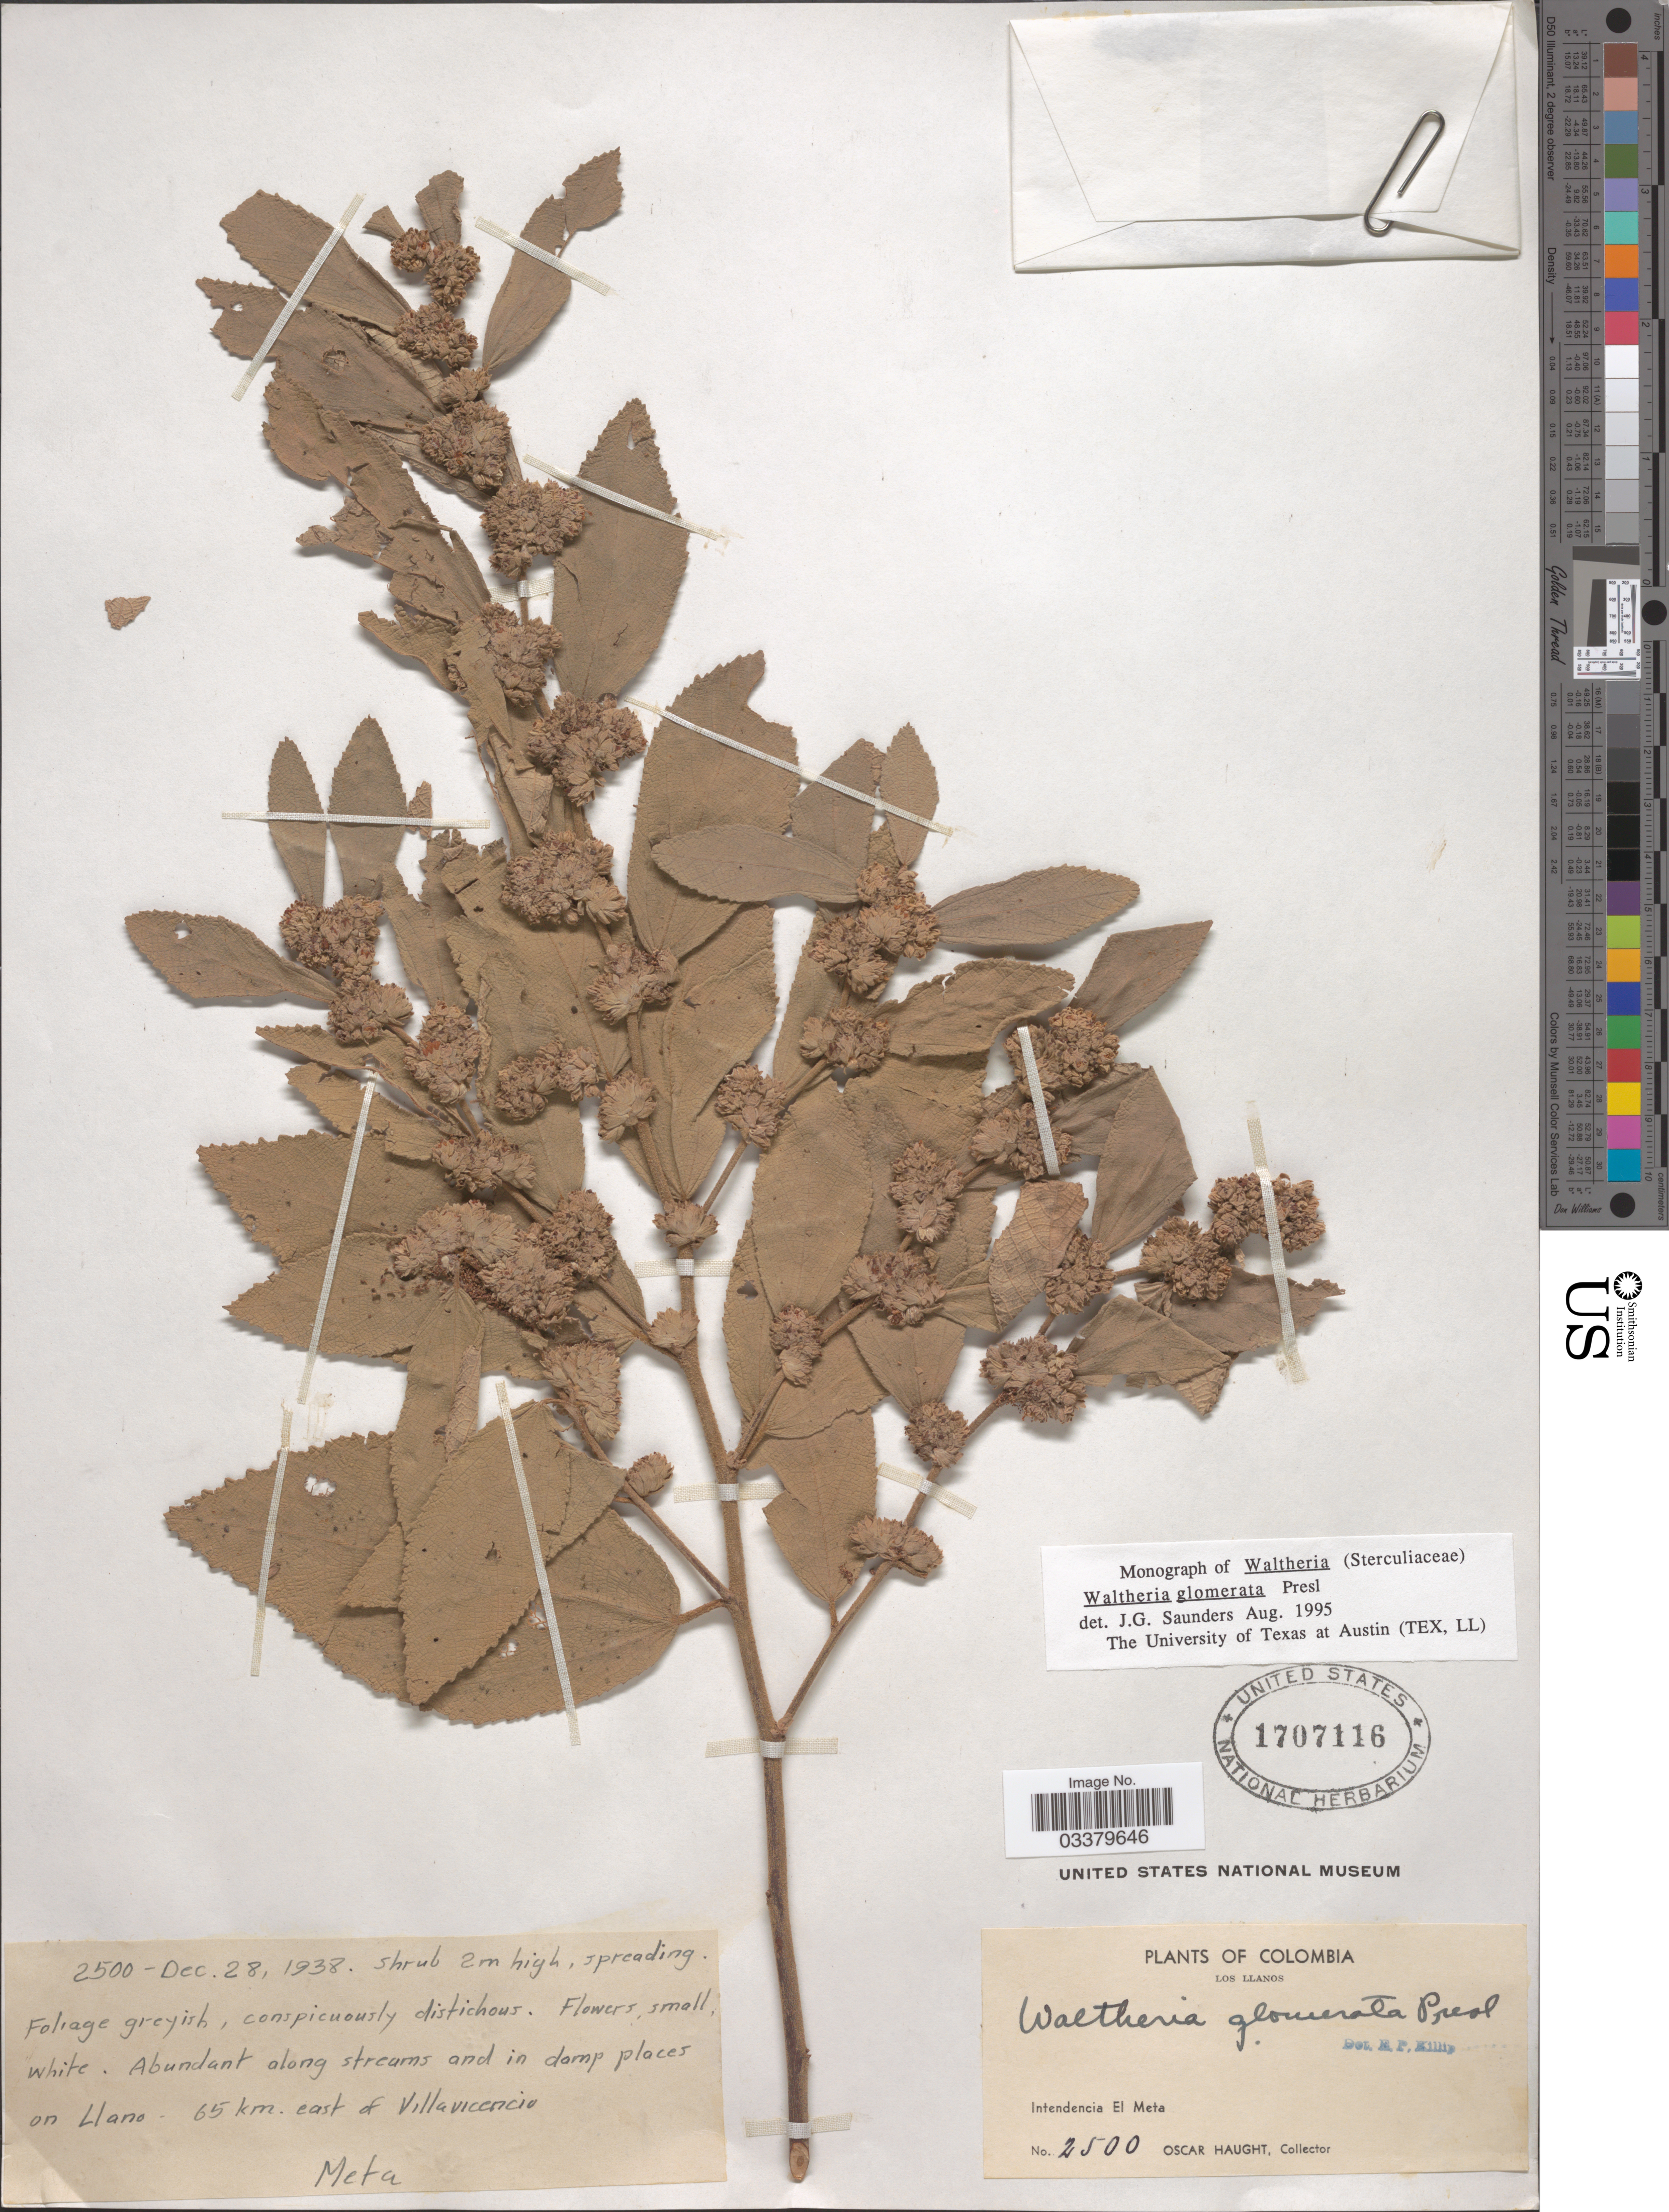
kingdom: Plantae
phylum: Tracheophyta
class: Magnoliopsida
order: Malvales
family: Malvaceae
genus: Waltheria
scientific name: Waltheria glomerata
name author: C. Presl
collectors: O. L. Haught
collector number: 2500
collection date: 1938-12-28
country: Colombia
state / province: Meta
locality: Los Llanos. Intendencia El Meta. 65 km. east of Villavicencio.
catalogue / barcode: US 1707116